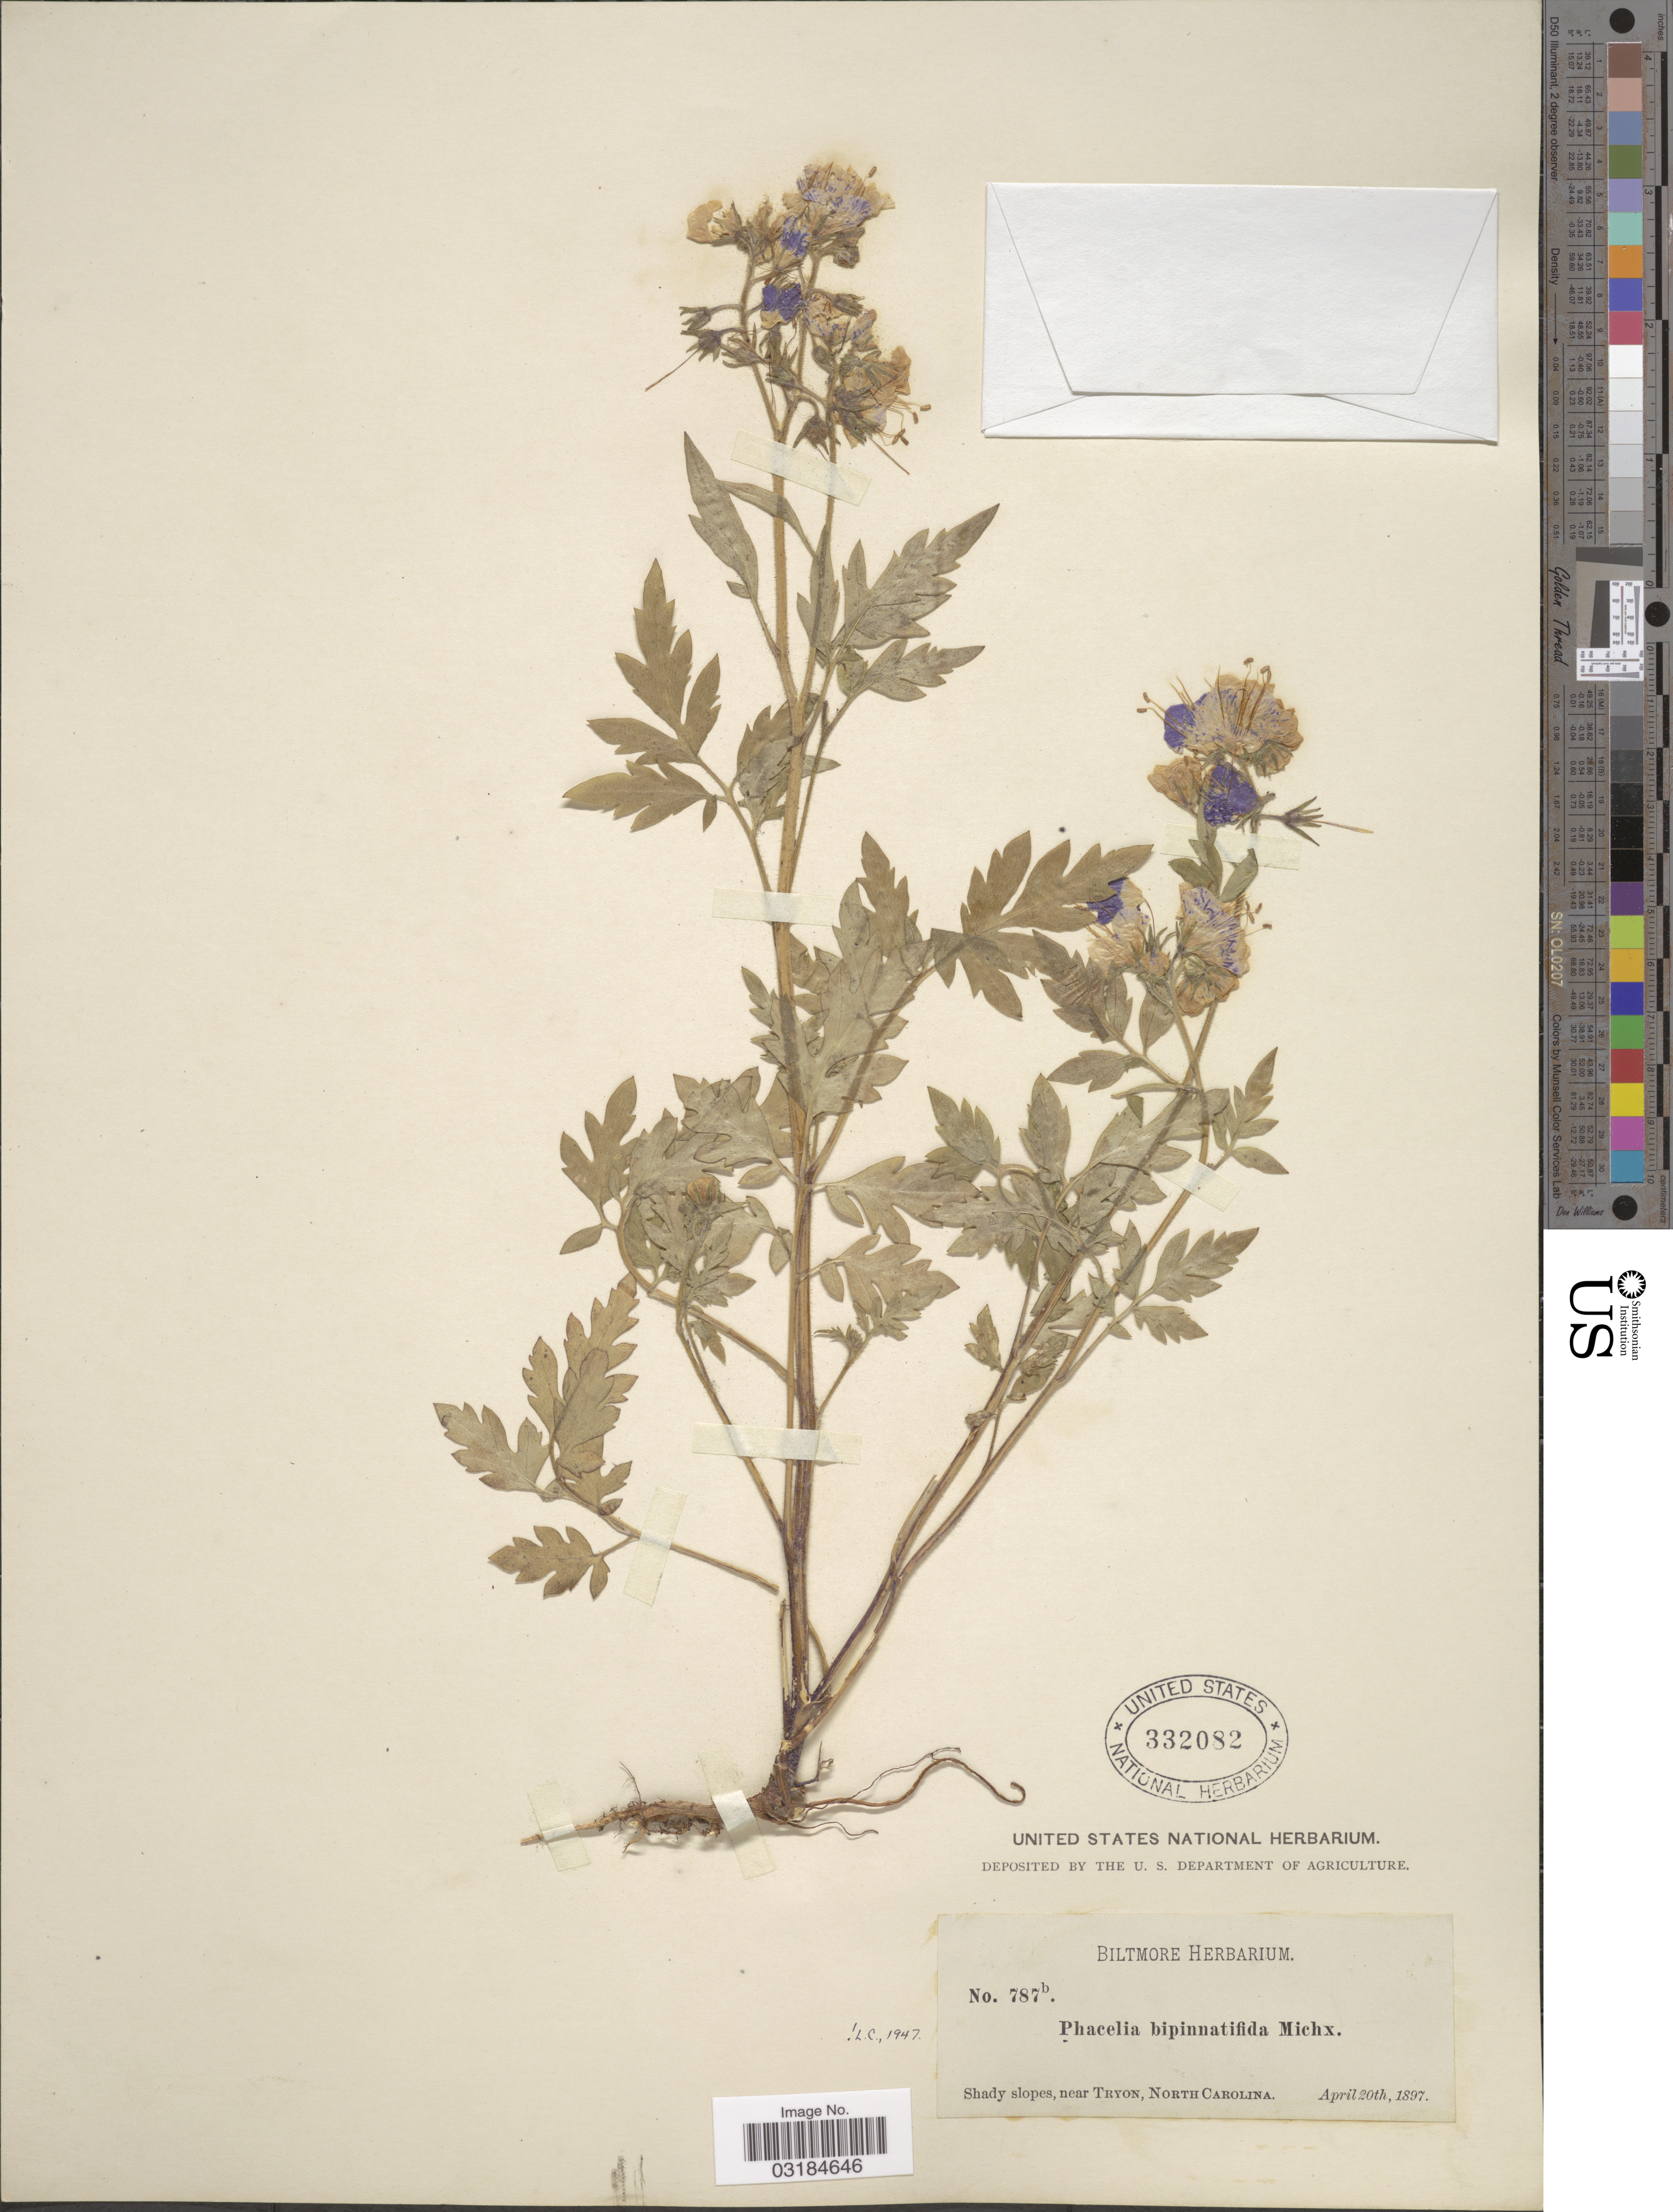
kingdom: Plantae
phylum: Tracheophyta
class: Magnoliopsida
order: Boraginales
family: Hydrophyllaceae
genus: Phacelia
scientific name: Phacelia bipinnatifida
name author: (Atwood) Michx.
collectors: ex herb. Biltmore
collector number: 787b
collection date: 1897-04-20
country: United States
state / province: North Carolina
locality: Shady slopes, near Tryon.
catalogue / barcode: US 332082